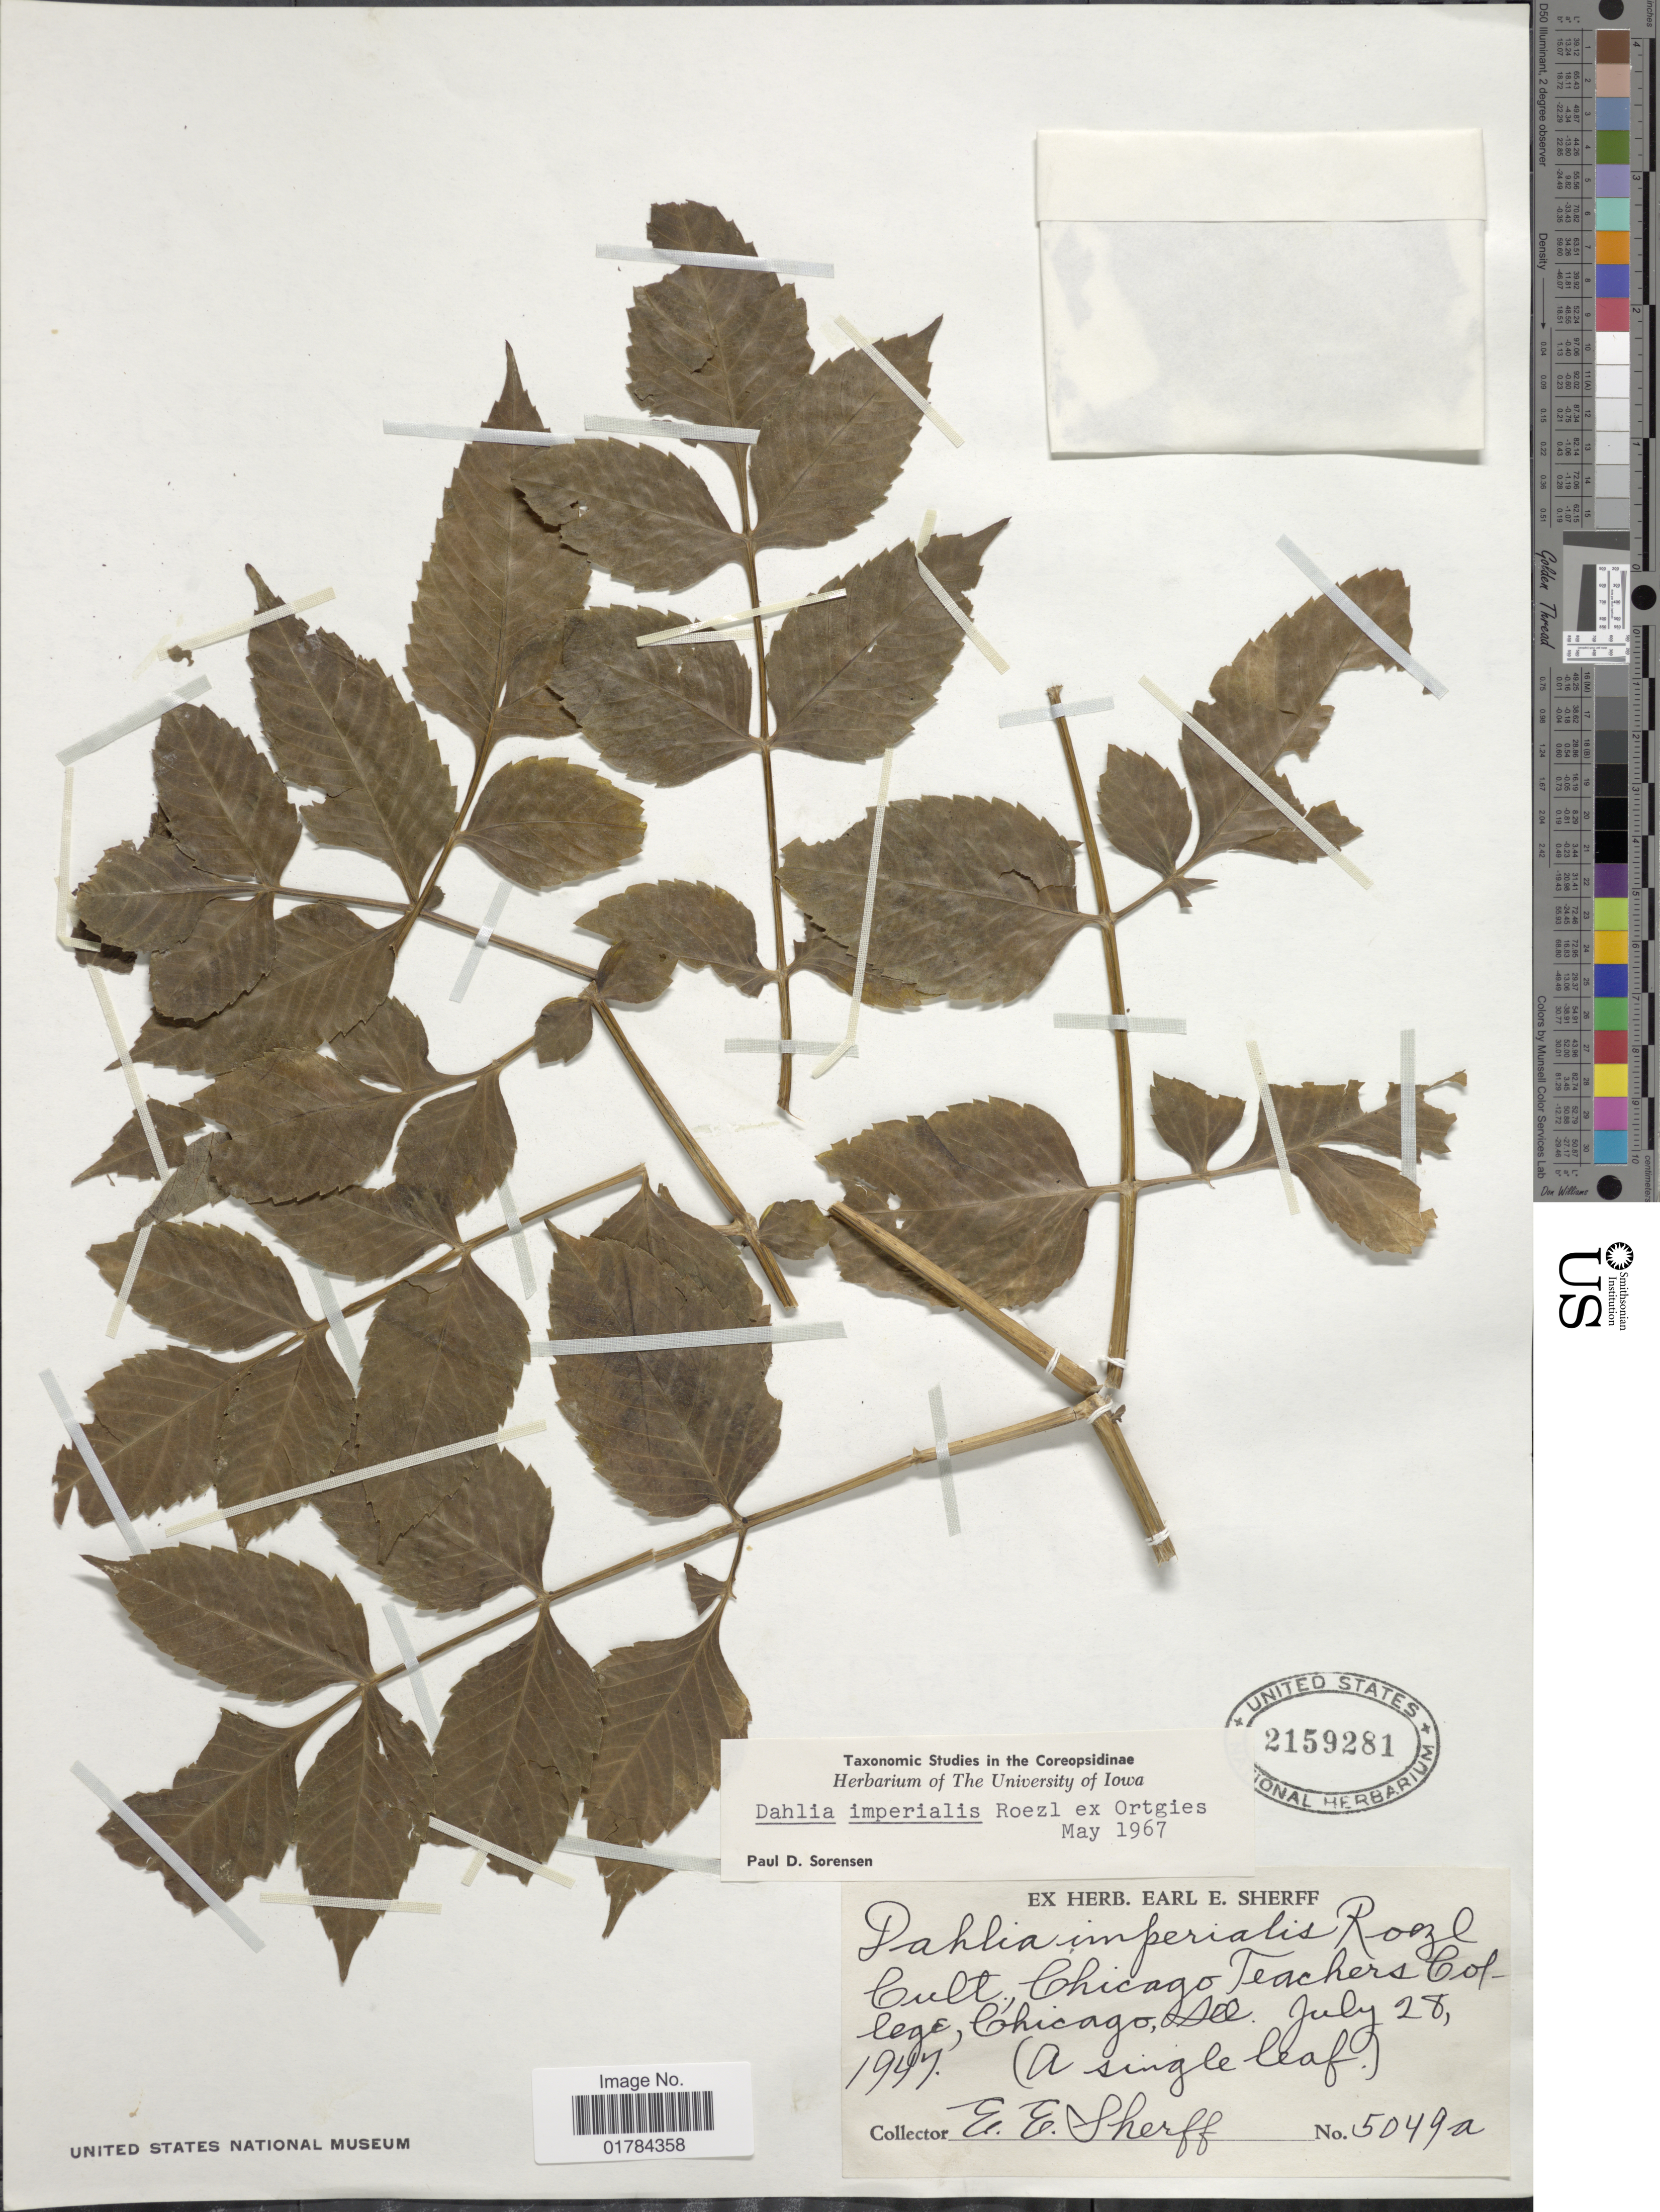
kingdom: Plantae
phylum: Tracheophyta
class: Magnoliopsida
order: Asterales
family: Asteraceae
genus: Dahlia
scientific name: Dahlia imperialis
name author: Roezl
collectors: E. E. Sherff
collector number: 5049a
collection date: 1947-07-28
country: United States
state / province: Illinois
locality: Chicago, Ill.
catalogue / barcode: US 2159281